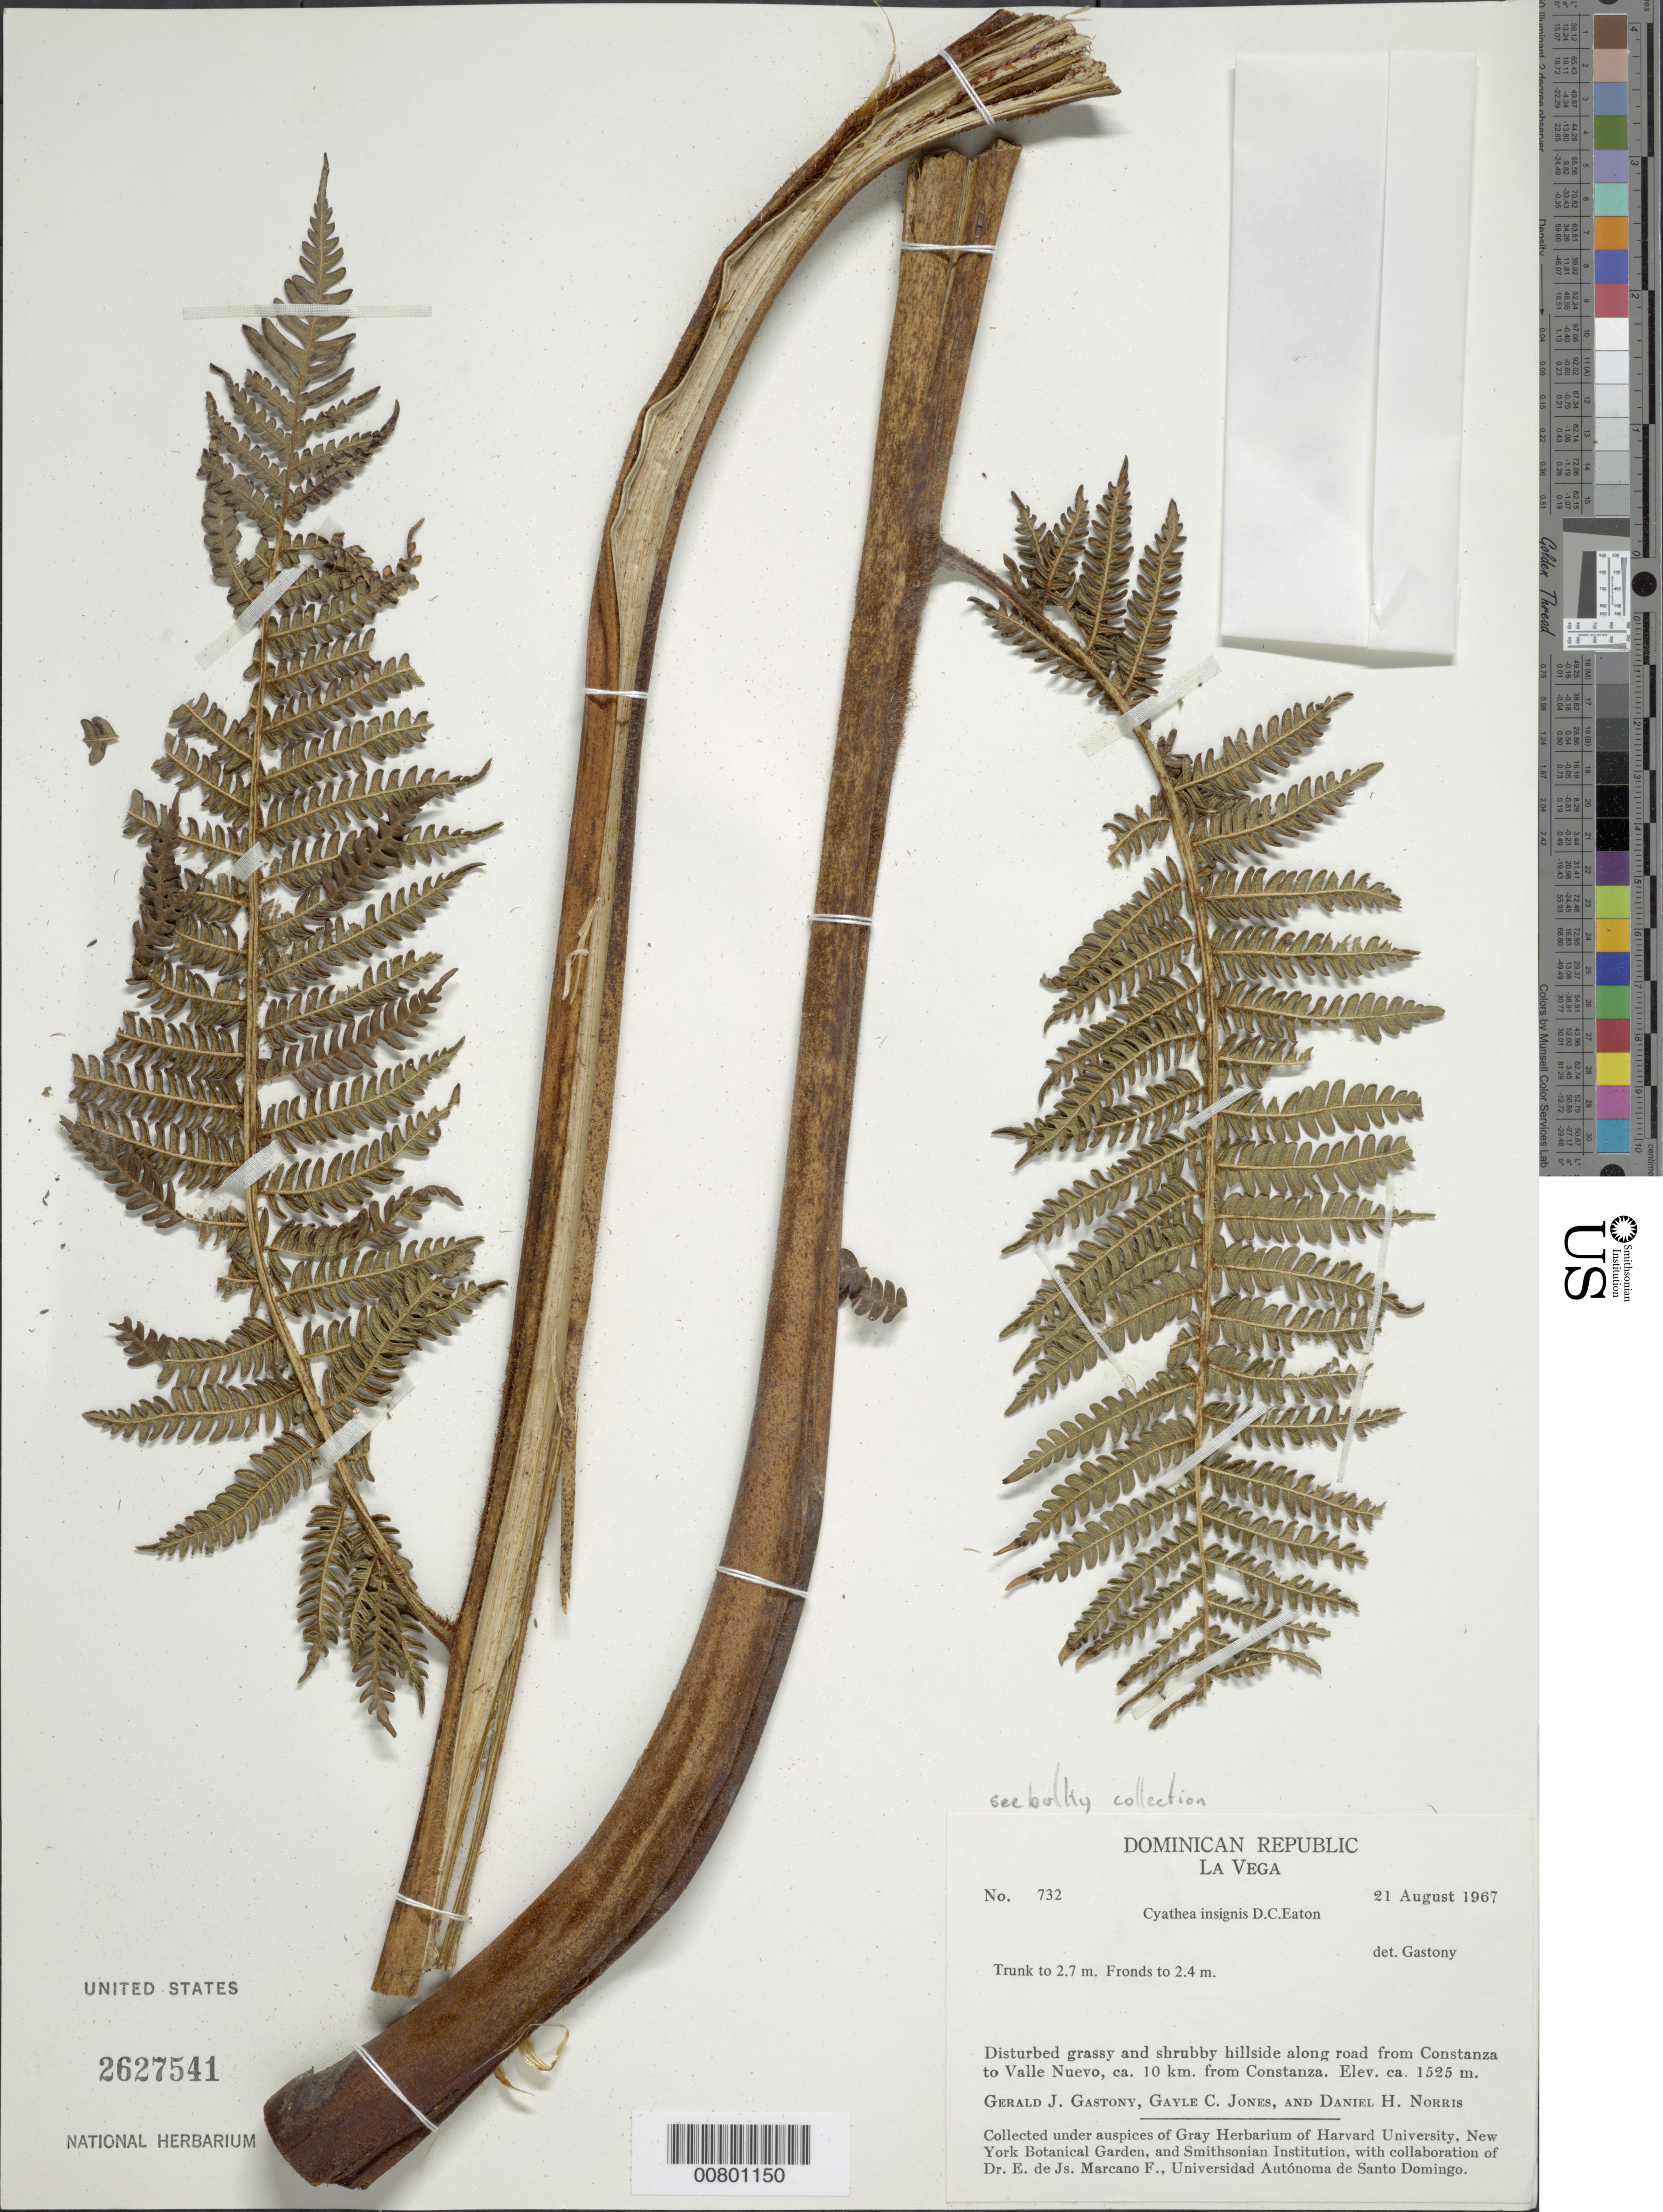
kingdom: Plantae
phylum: Tracheophyta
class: Polypodiopsida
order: Cyatheales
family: Cyatheaceae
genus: Sphaeropteris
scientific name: Sphaeropteris insignis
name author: (Eaton) R.M. Tryon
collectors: G. Gastony, G. C. Jones & D. H. Norris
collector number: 732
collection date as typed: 21 Aug 1967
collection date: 1967-08-21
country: Dominican Republic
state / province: La Vega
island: Hispaniola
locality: Constanza to Valle Nuevo, ca. 10 km from Constanza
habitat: Disturbed grassy and shrubby hillside along road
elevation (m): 1525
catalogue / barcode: US 2627541